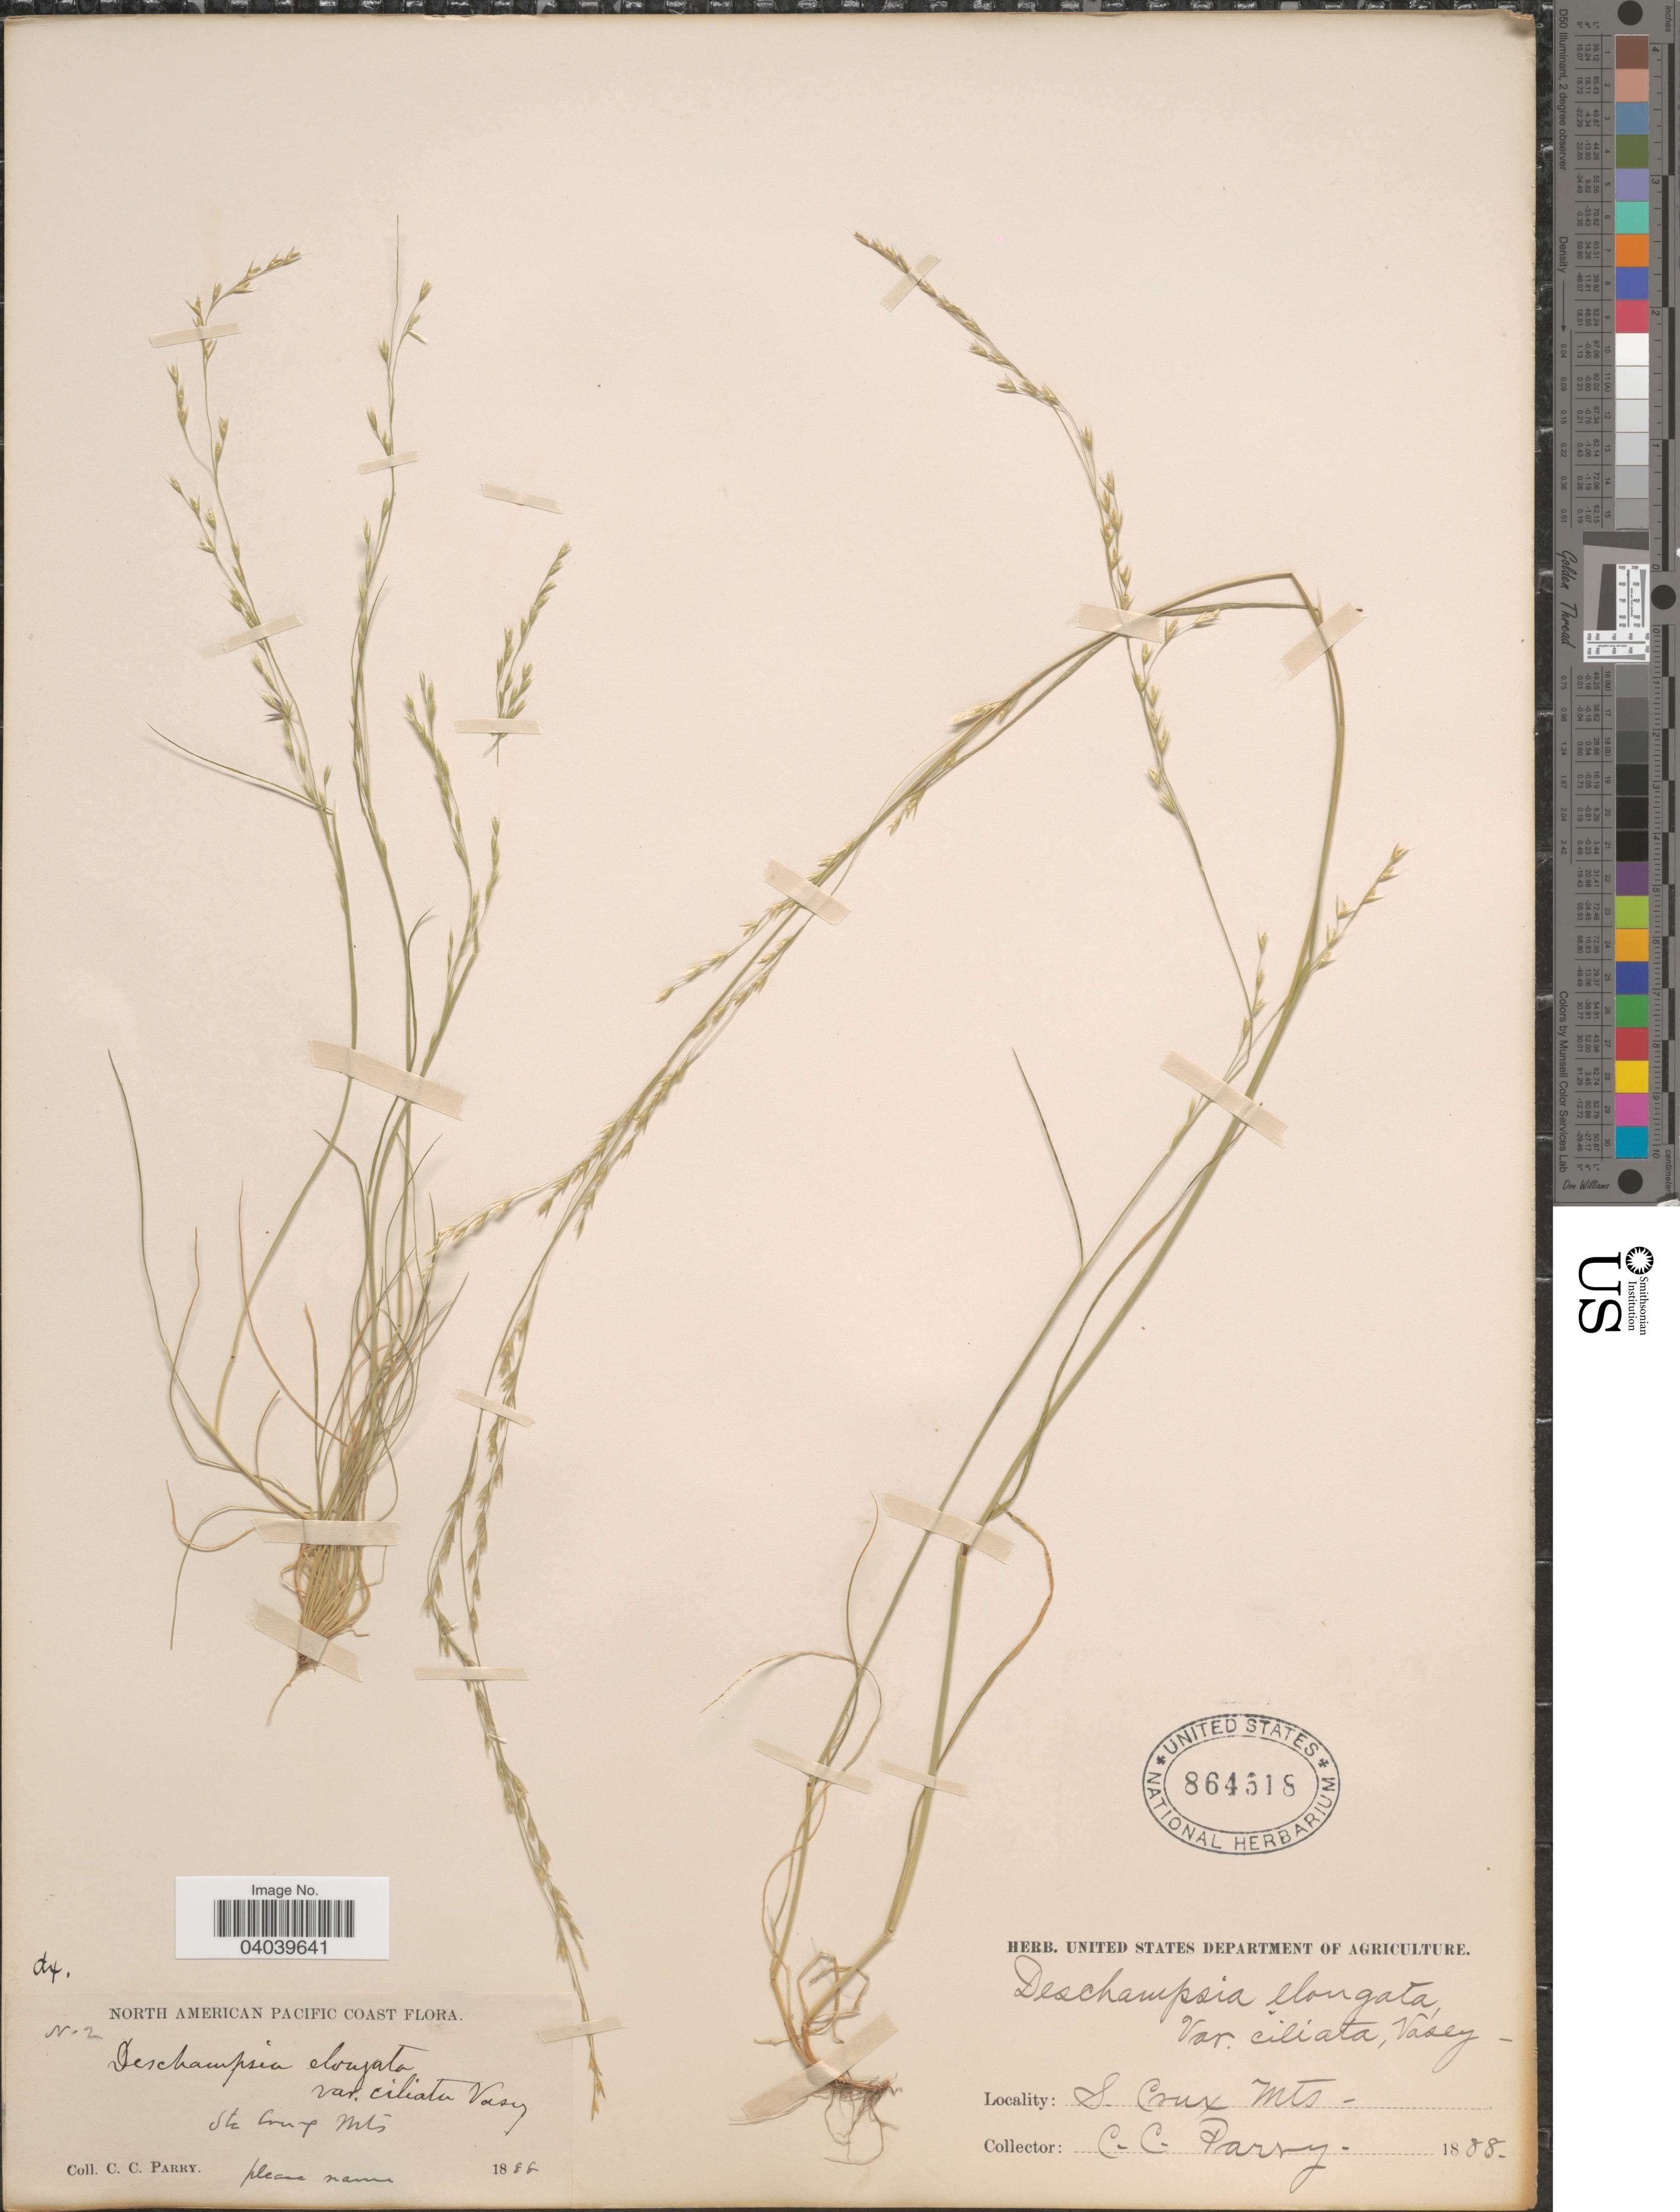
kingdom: Plantae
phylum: Tracheophyta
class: Liliopsida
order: Poales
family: Poaceae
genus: Deschampsia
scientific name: Deschampsia elongata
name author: (Hook.) Munro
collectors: C. C. Parry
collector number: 2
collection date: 1888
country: United States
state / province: California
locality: North American Pacific Coast. Sta Cruz Mts.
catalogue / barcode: US 864518